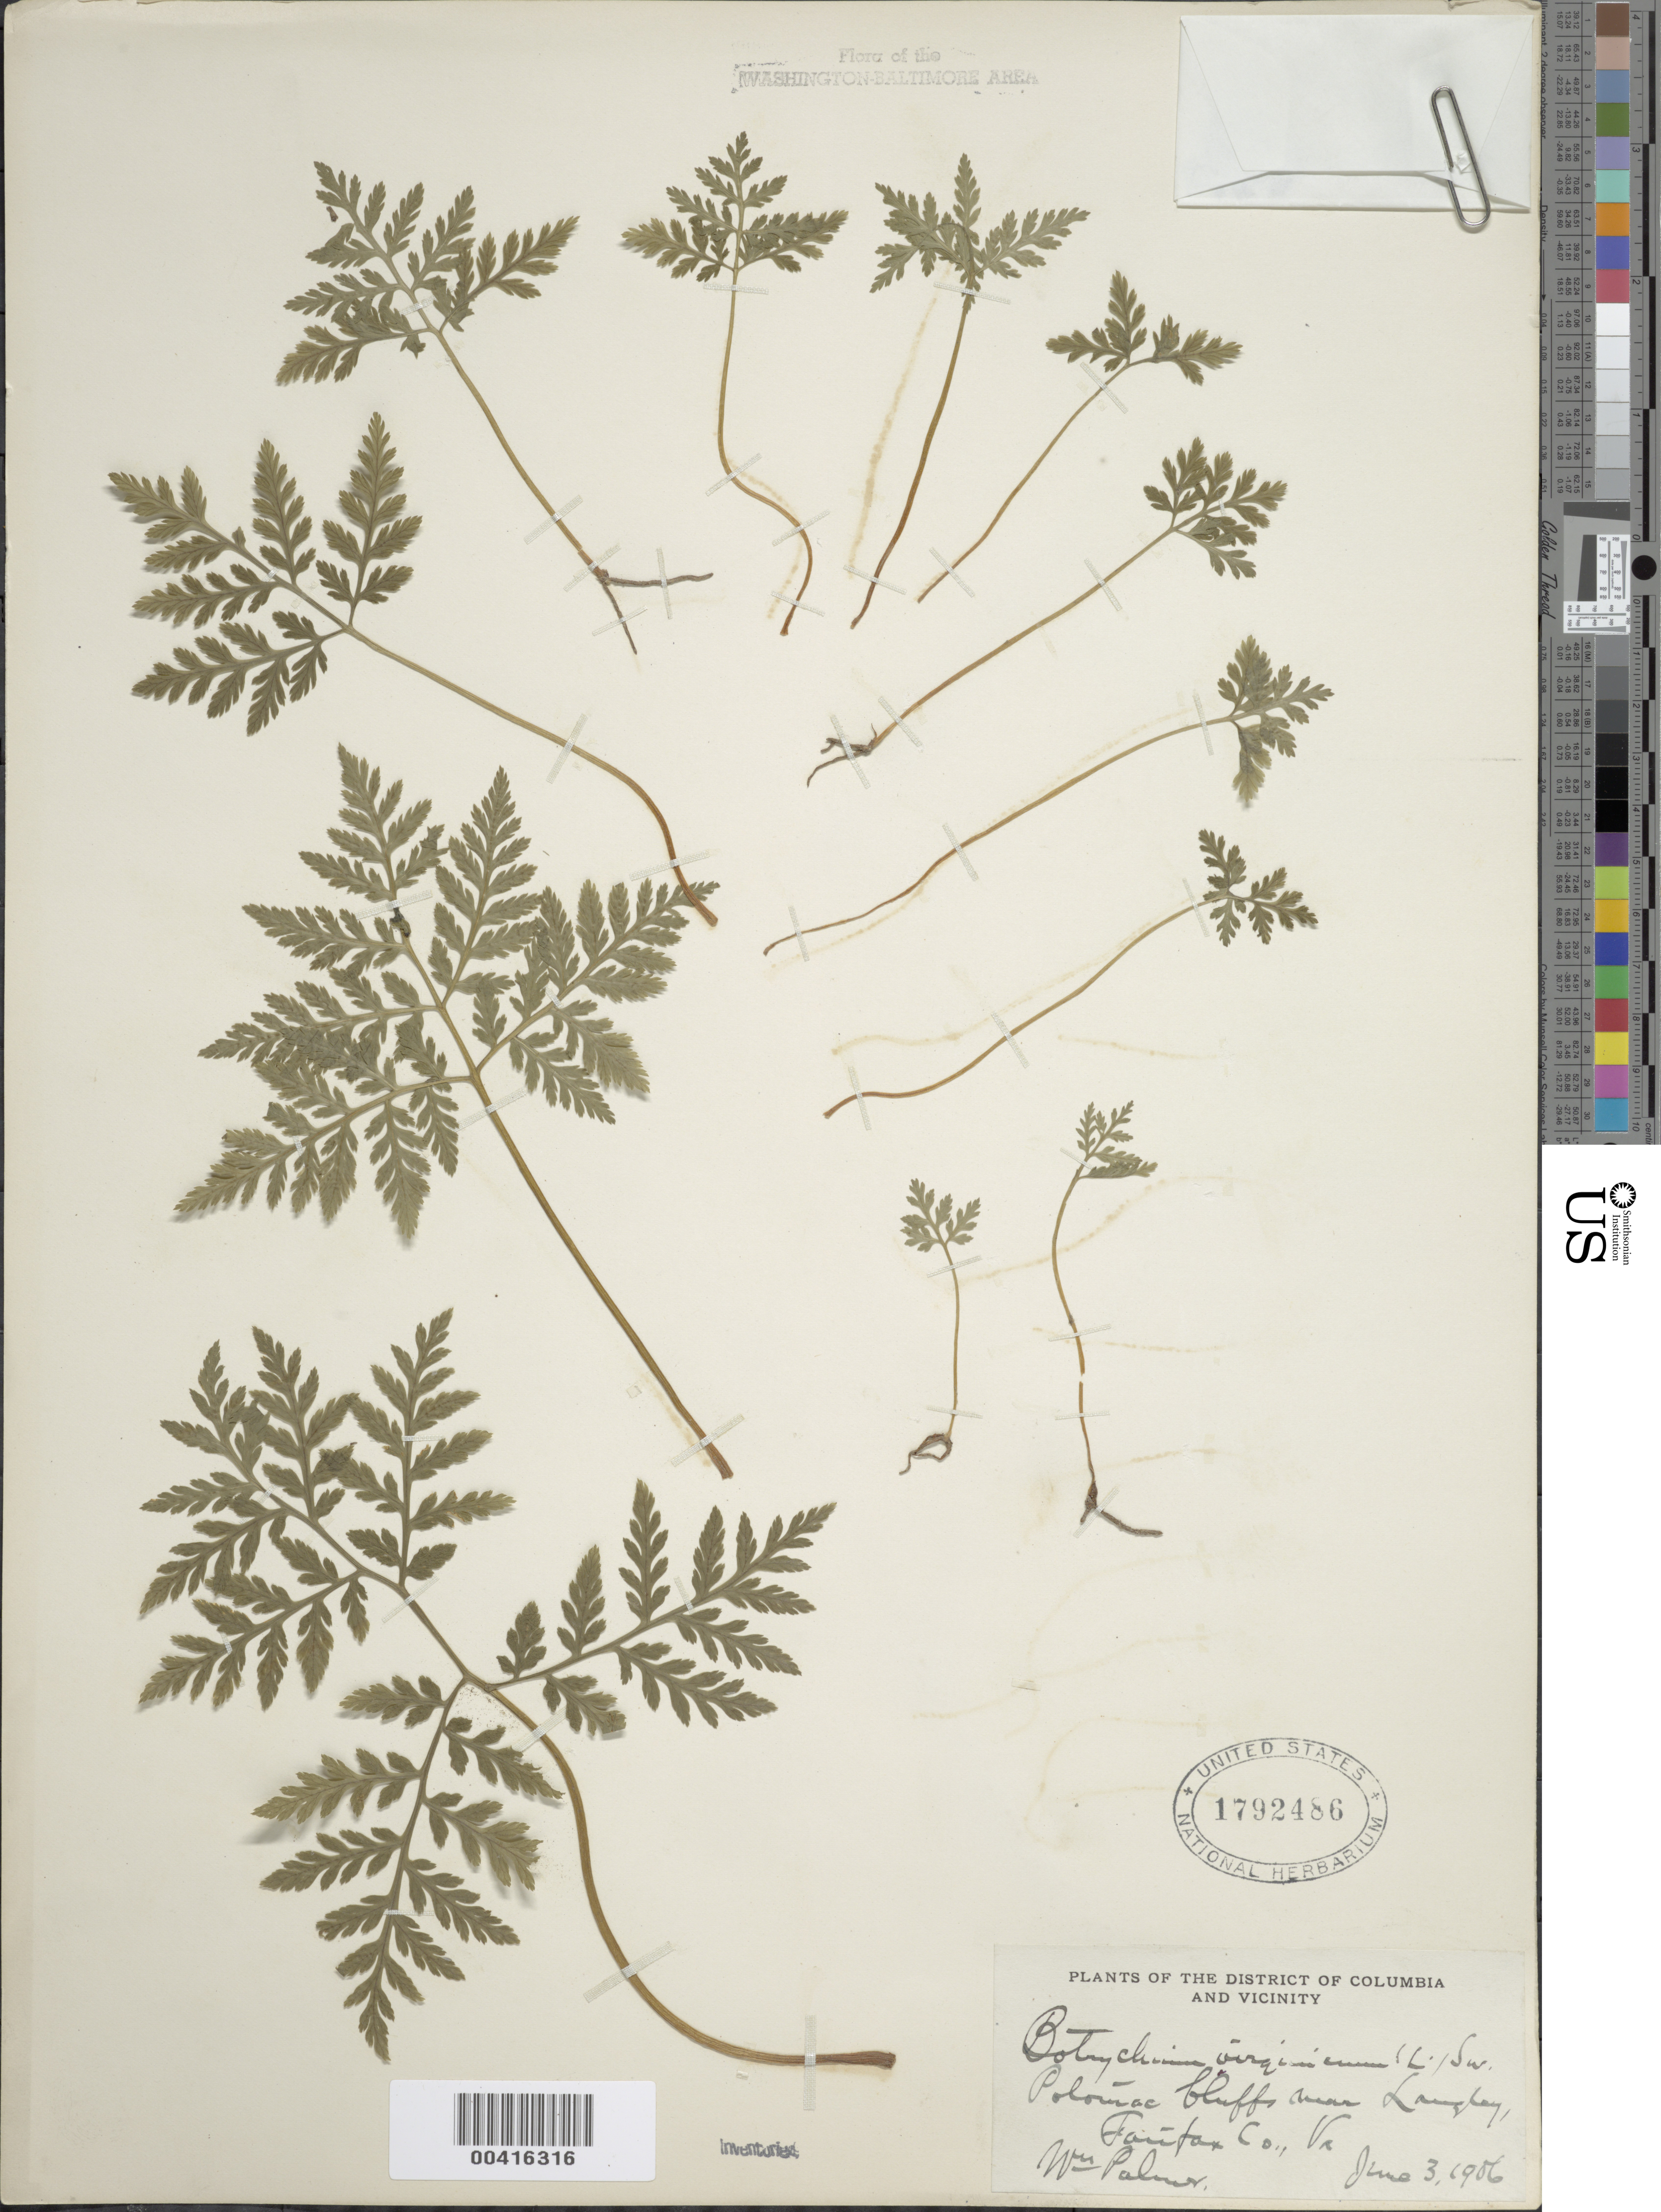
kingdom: Plantae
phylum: Tracheophyta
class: Polypodiopsida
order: Ophioglossales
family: Ophioglossaceae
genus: Botrychium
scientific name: Botrychium virginianum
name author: (L.) Sw.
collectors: W. Palmer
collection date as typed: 03 Jun 1906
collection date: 1906-06-03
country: United States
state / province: Virginia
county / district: Fairfax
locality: Langley vicinity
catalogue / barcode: US 1792486